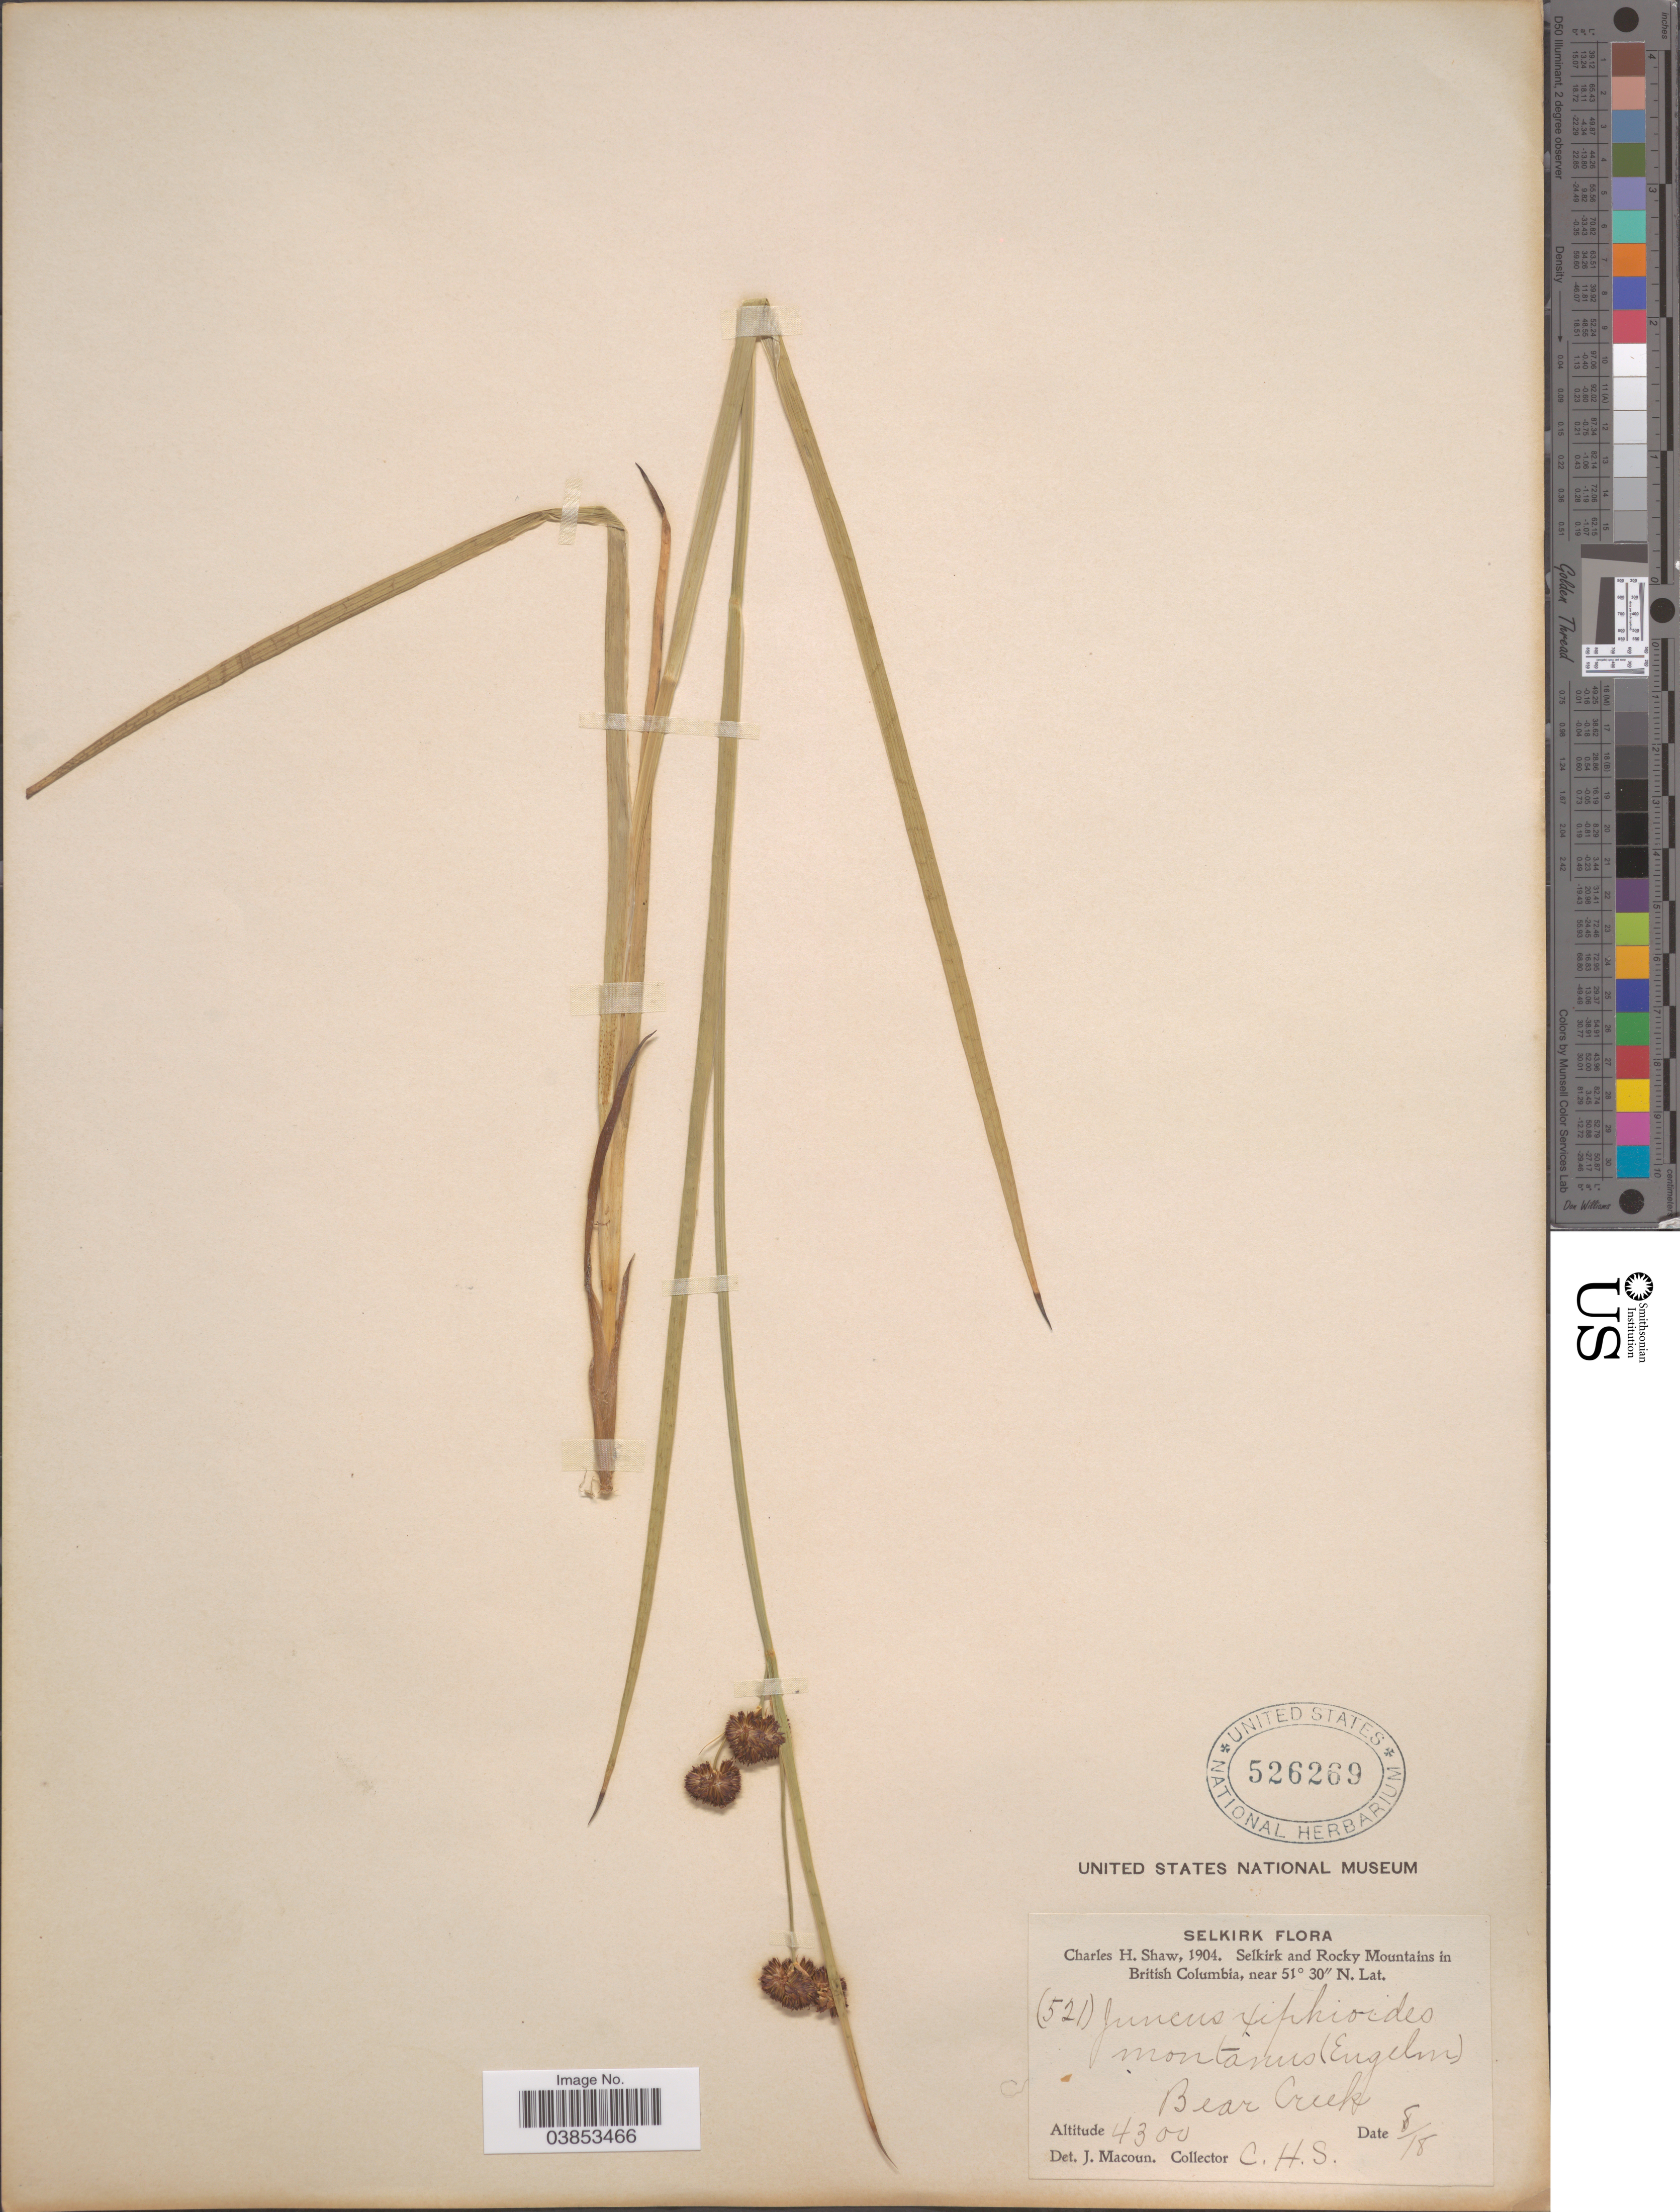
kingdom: Plantae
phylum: Tracheophyta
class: Liliopsida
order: Poales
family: Juncaceae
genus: Juncus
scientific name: Juncus ensifolius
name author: Wikstr.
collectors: C. H. Shaw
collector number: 521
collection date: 1904-08-18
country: Canada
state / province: British Columbia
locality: Selkirk. Selkirk and Rocky Mountains in British Columbia. Bear Creek.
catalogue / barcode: US 526269